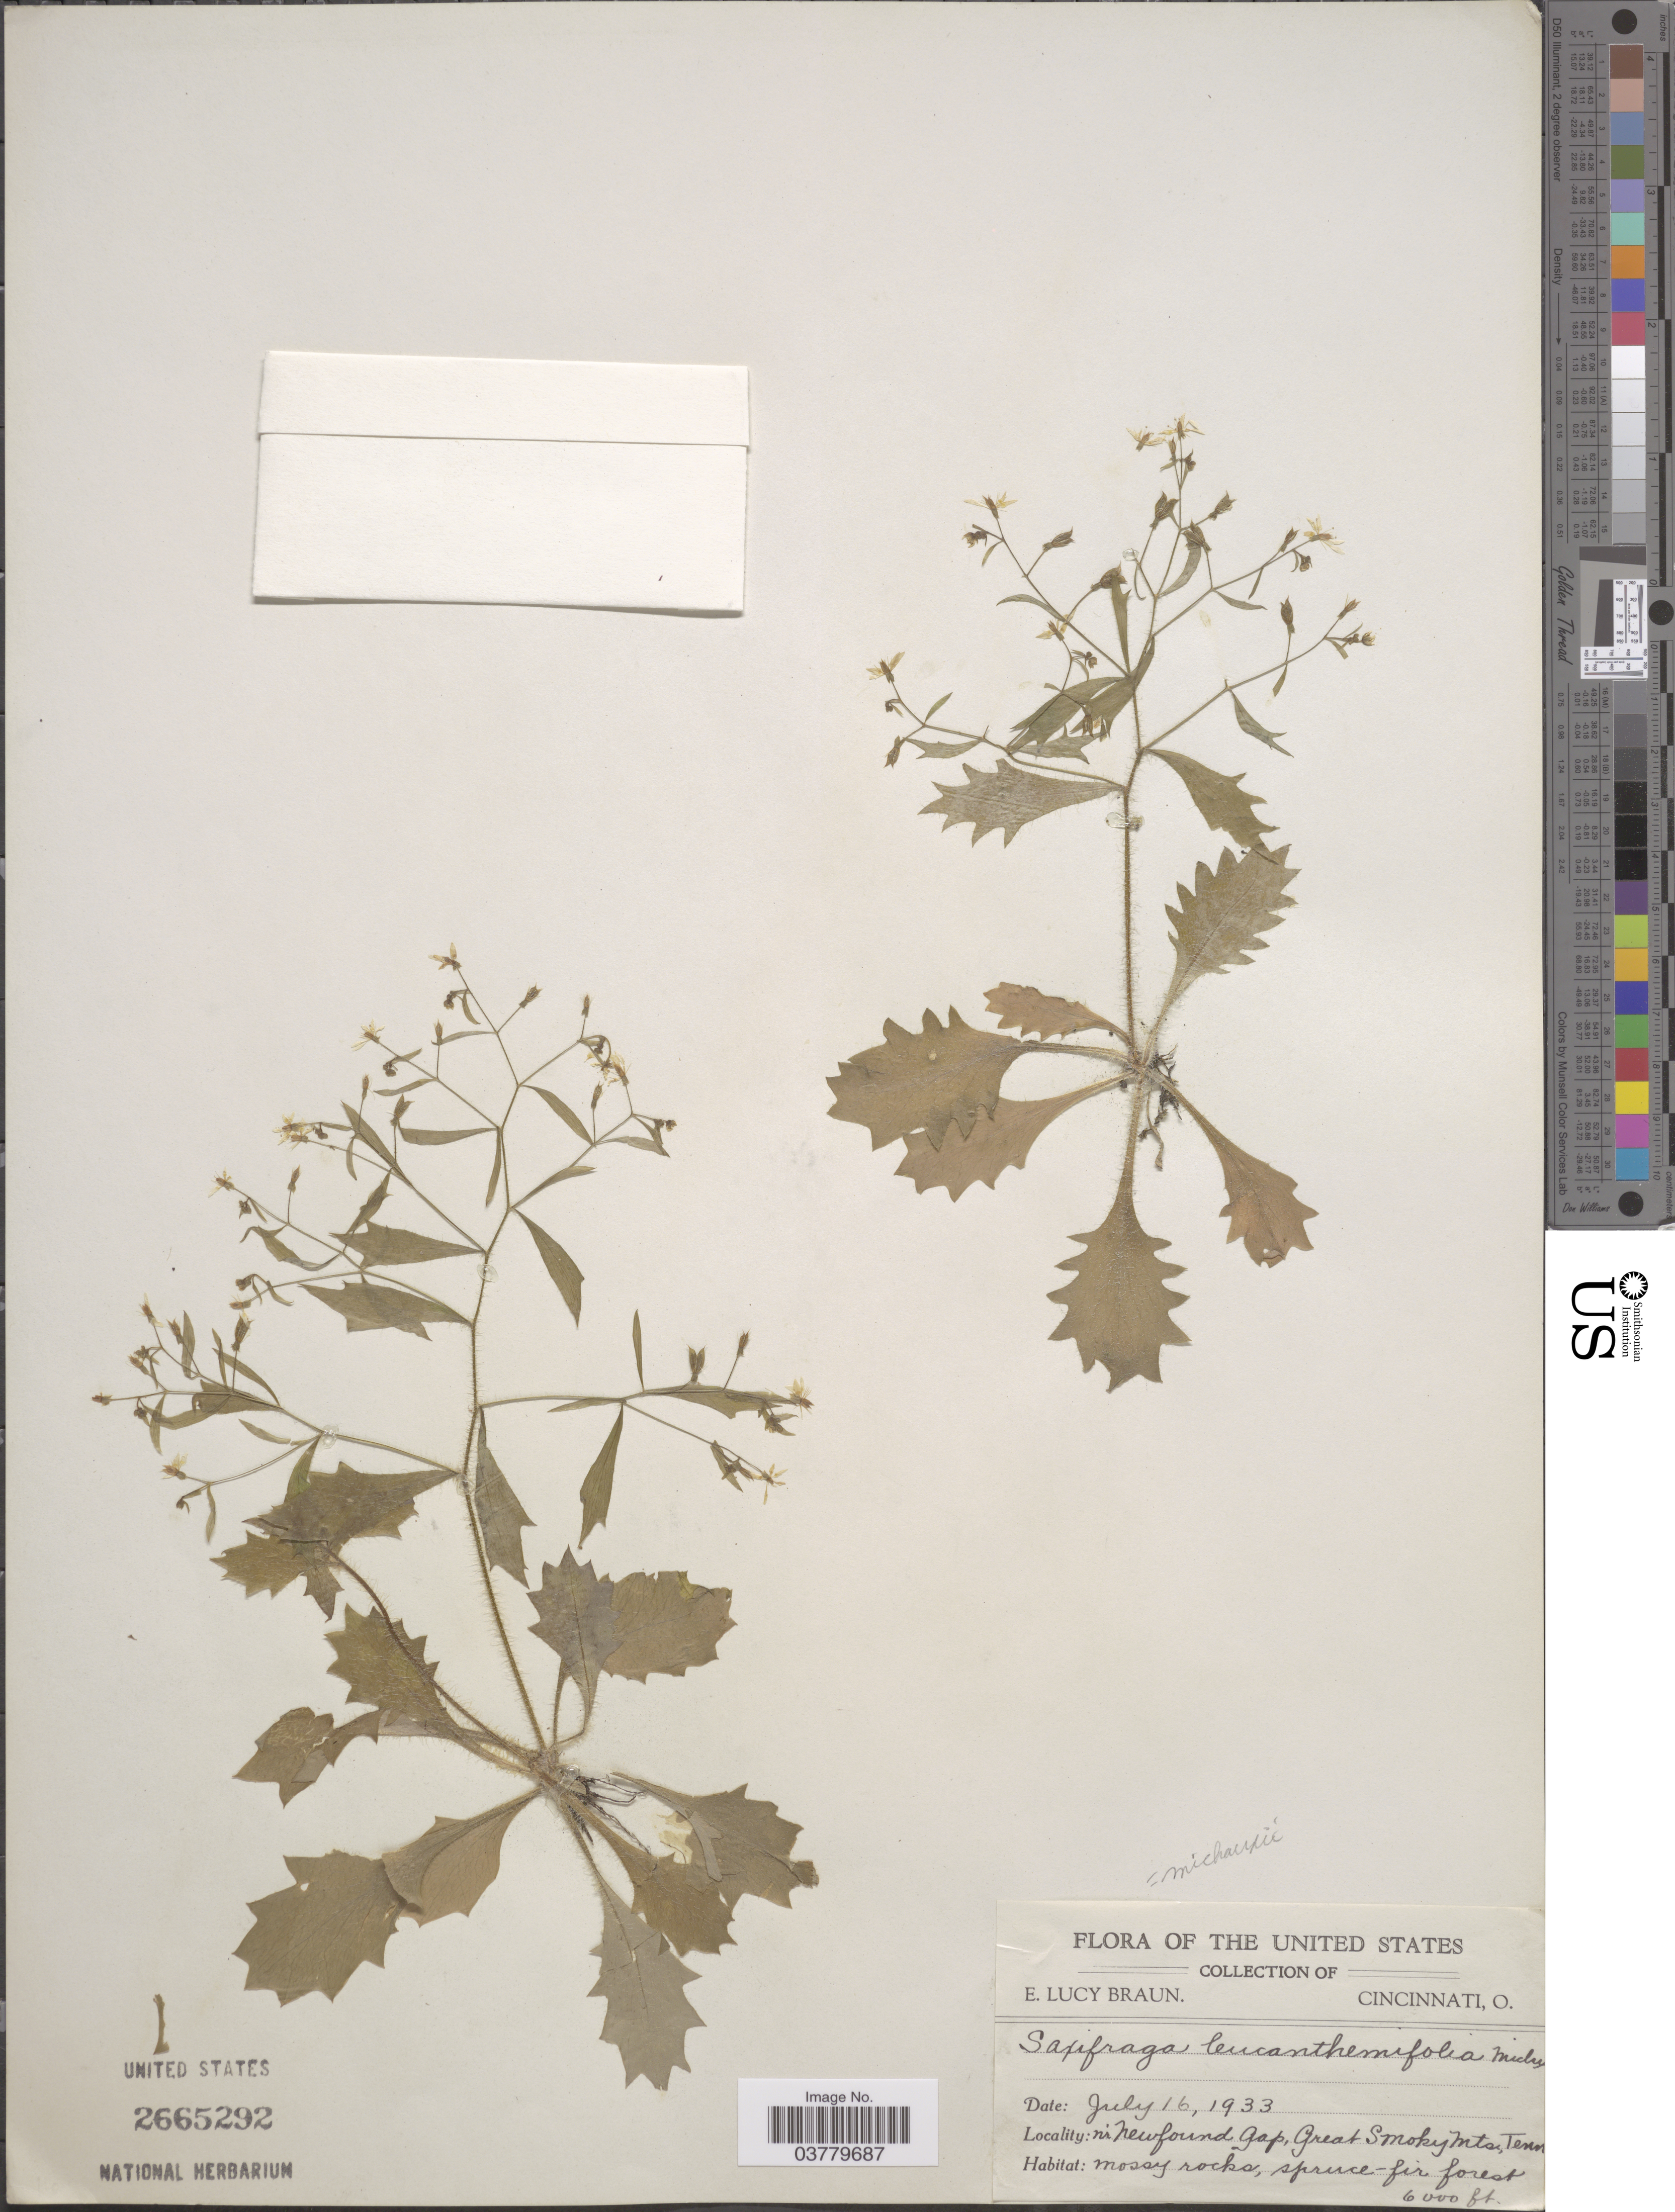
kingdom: Plantae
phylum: Tracheophyta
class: Magnoliopsida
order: Saxifragales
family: Saxifragaceae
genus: Micranthes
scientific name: Micranthes petiolaris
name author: (Raf.) Bush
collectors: E. L. Braun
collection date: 1933-07-16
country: United States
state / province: Tennessee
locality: In Newfound Gap, Great Smoky Mts.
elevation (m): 1829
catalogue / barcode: US 2665292